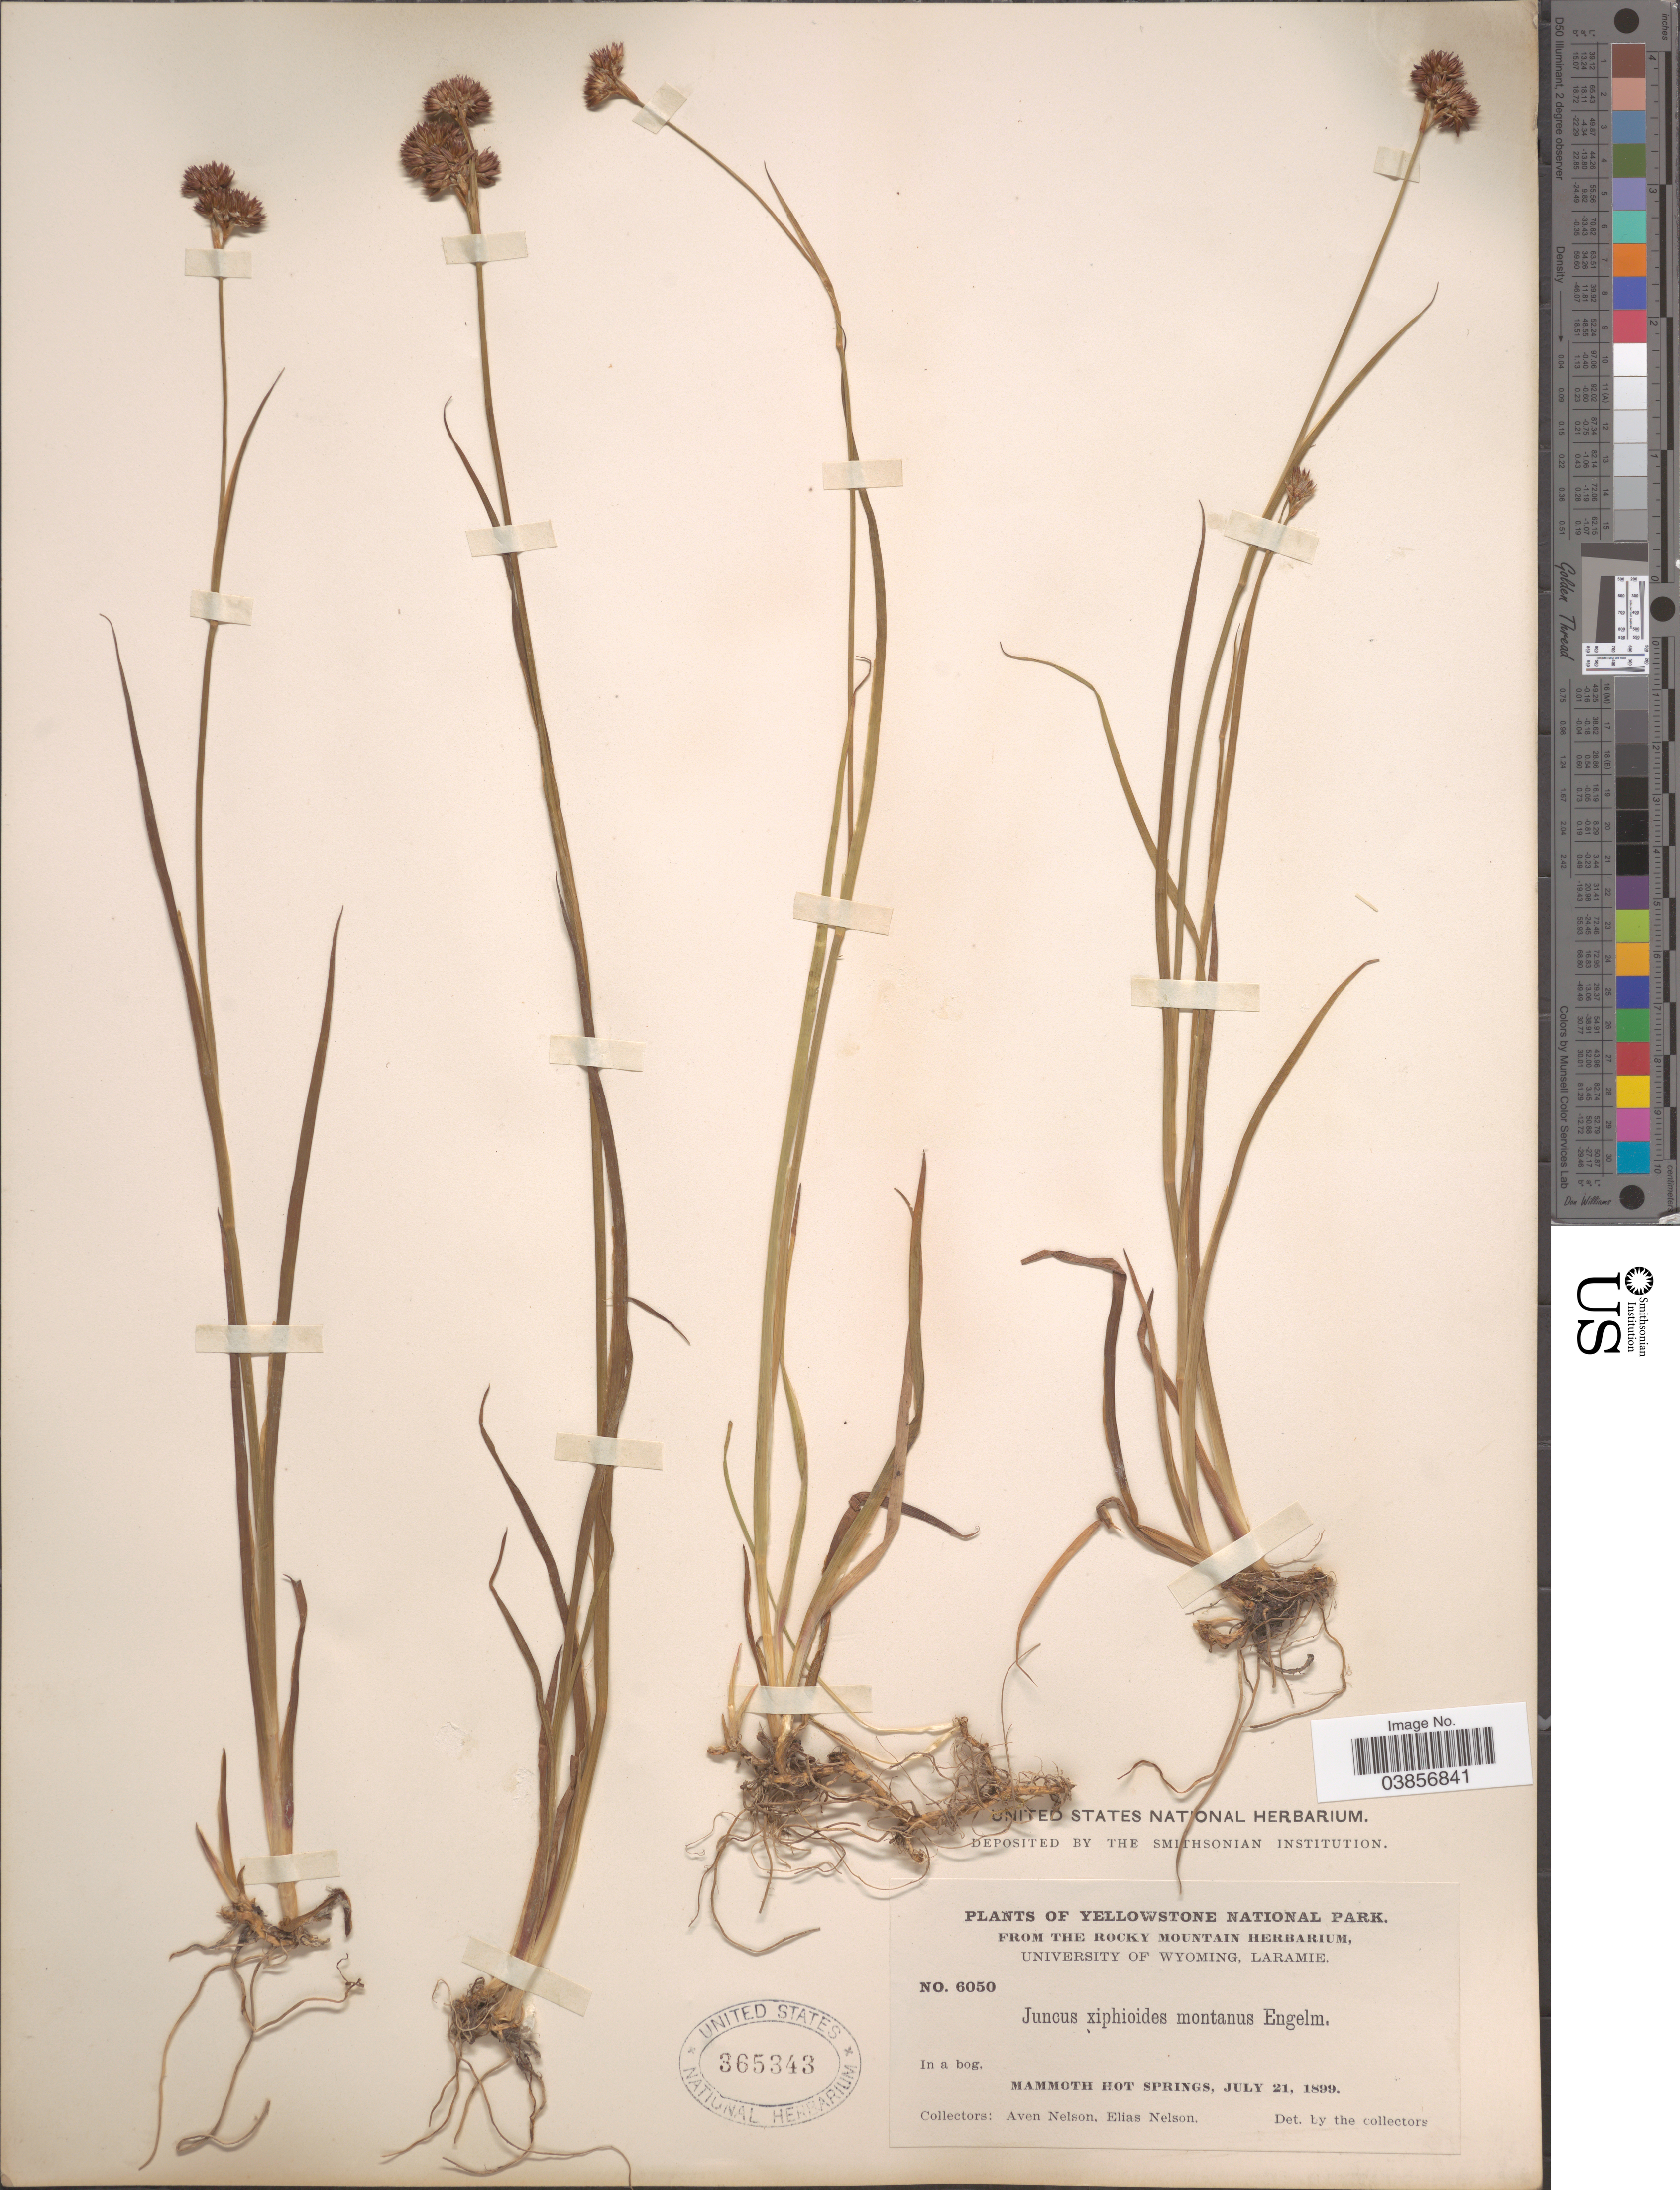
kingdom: Plantae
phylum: Tracheophyta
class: Liliopsida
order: Poales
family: Juncaceae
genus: Juncus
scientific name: Juncus saximontanus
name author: A. Nelson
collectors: A. Nelson & E. Nelson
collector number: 6050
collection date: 1899-07-21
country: United States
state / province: Wyoming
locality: Yellowstone National Park. Mammoth Hot Springs.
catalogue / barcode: US 365343